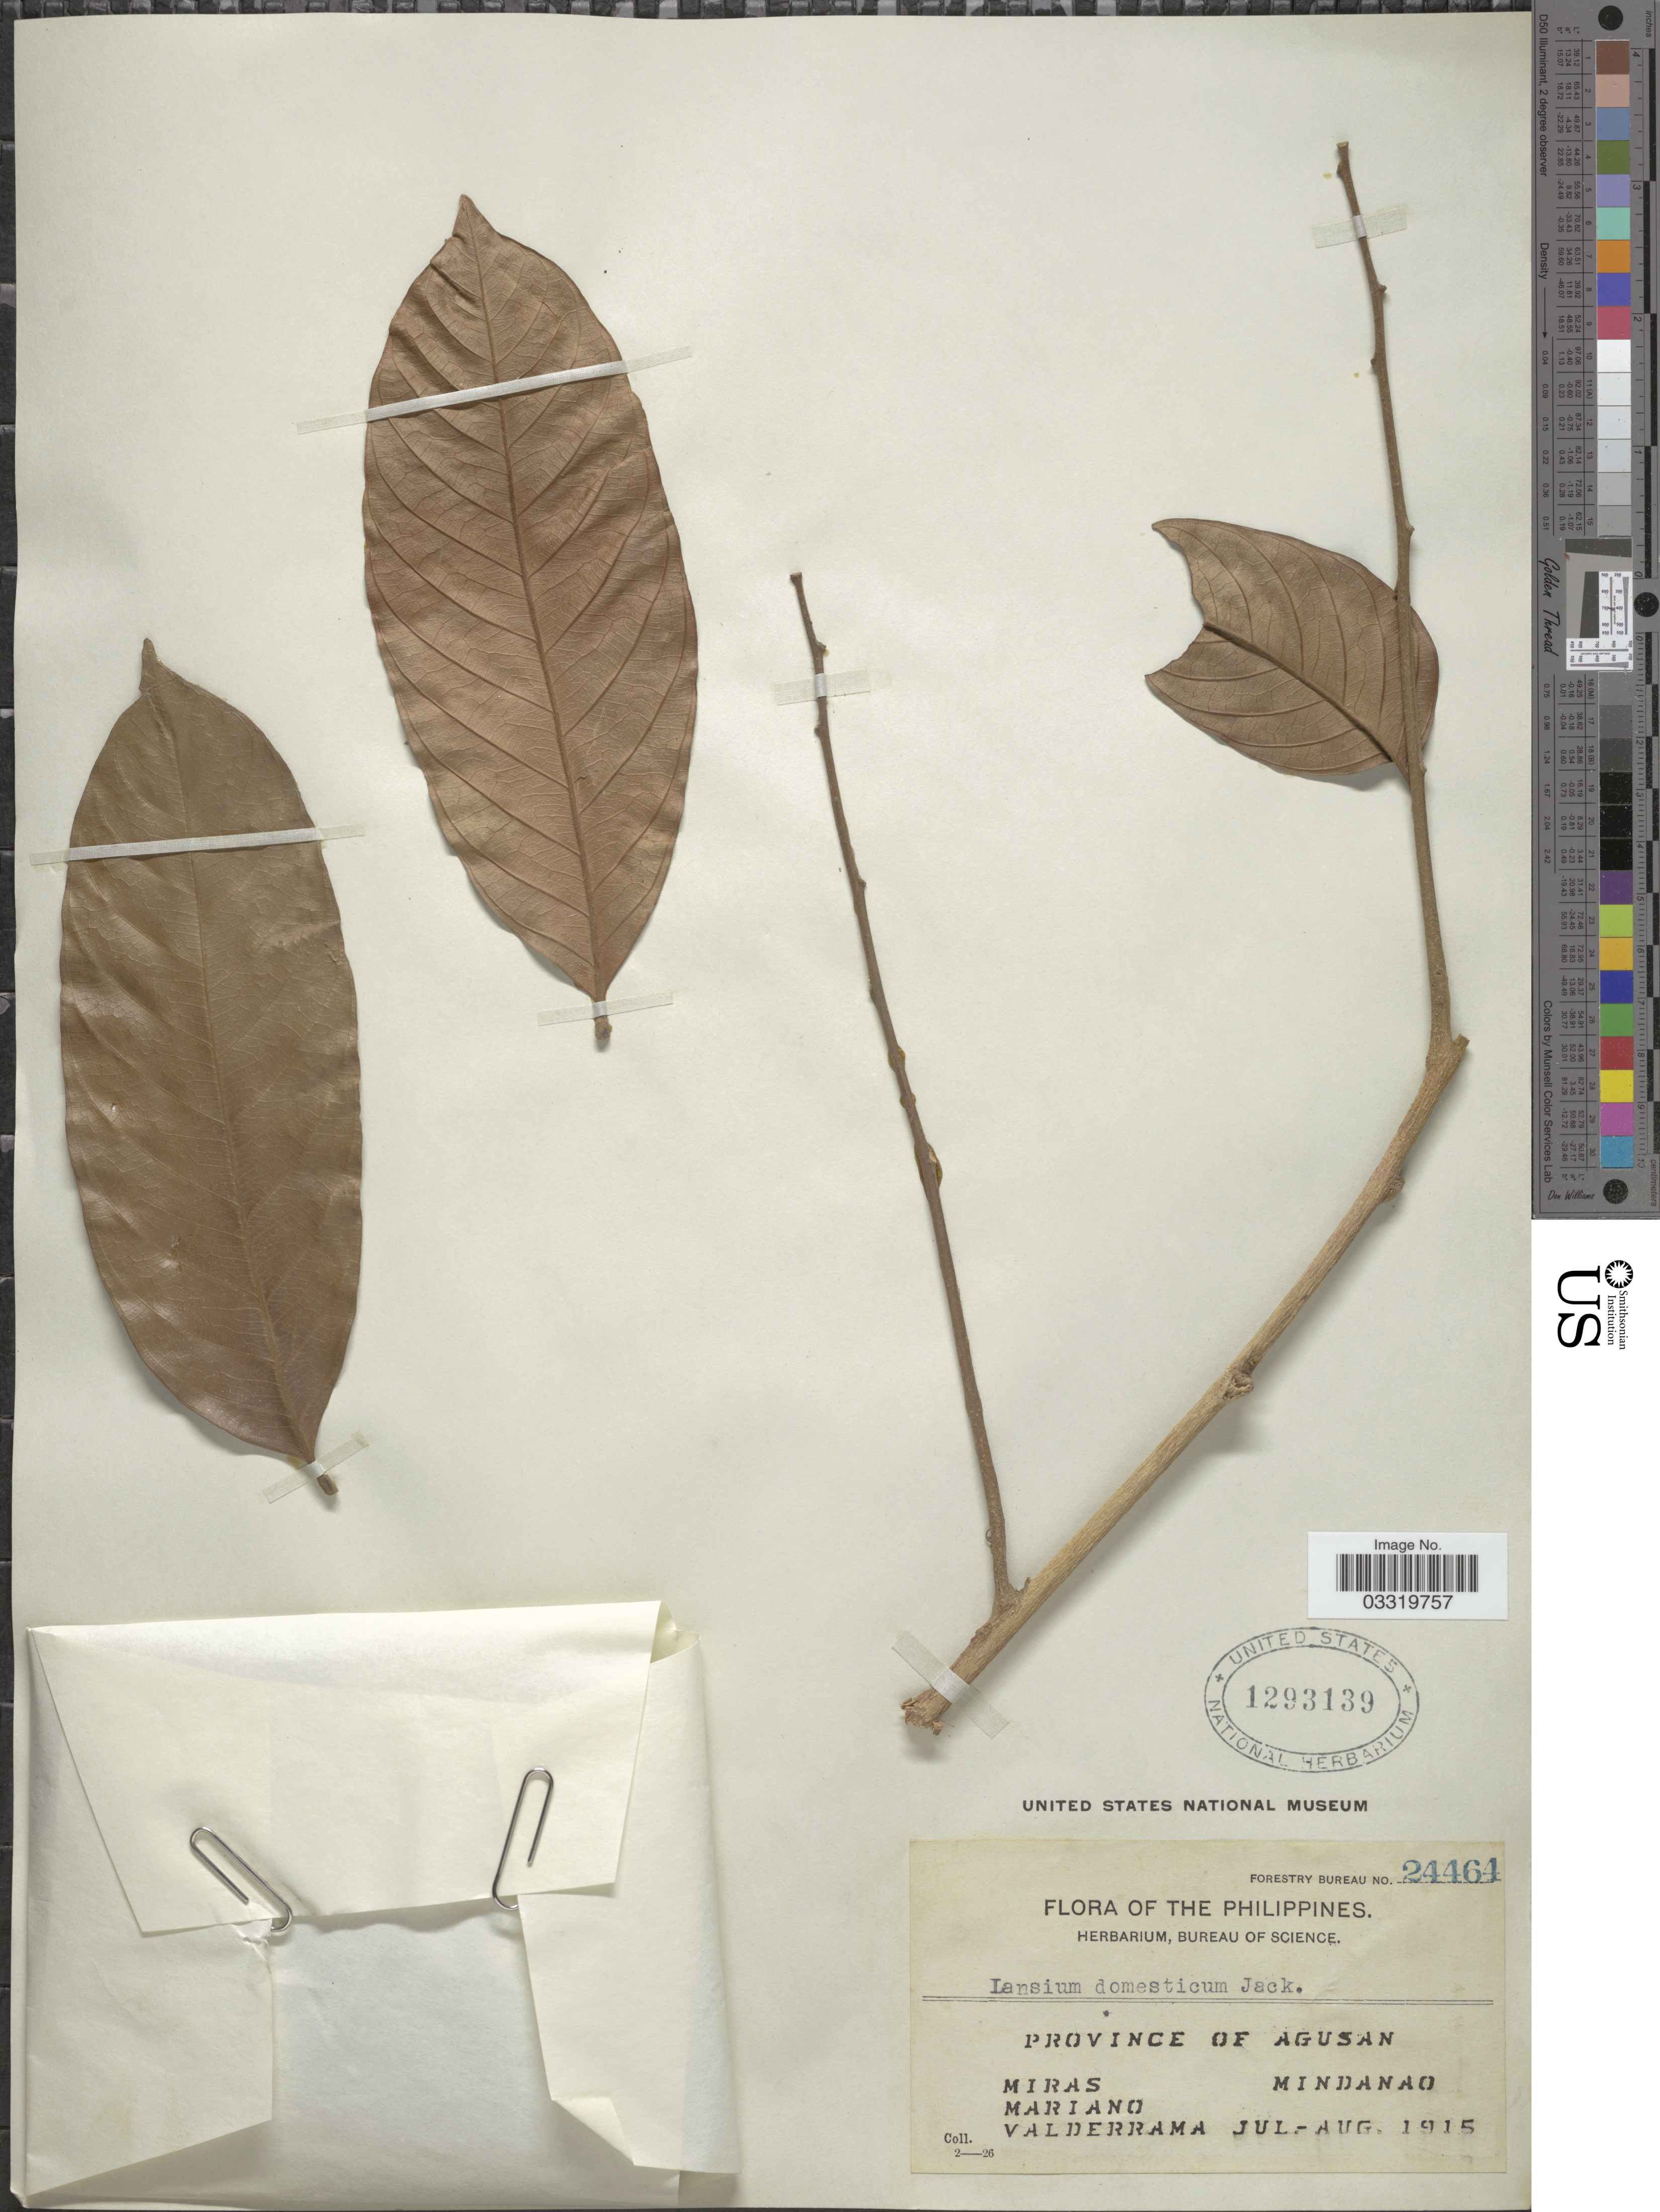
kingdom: Plantae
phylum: Tracheophyta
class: Magnoliopsida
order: Sapindales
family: Meliaceae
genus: Lansium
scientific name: Lansium domesticum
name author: Corrêa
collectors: Miras, -. Mariano & -. Valderrama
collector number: Forestry Bureau 24464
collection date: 1915-07/1915-08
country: Philippines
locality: Province of Agusan, Mindanao.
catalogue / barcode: US 1293139